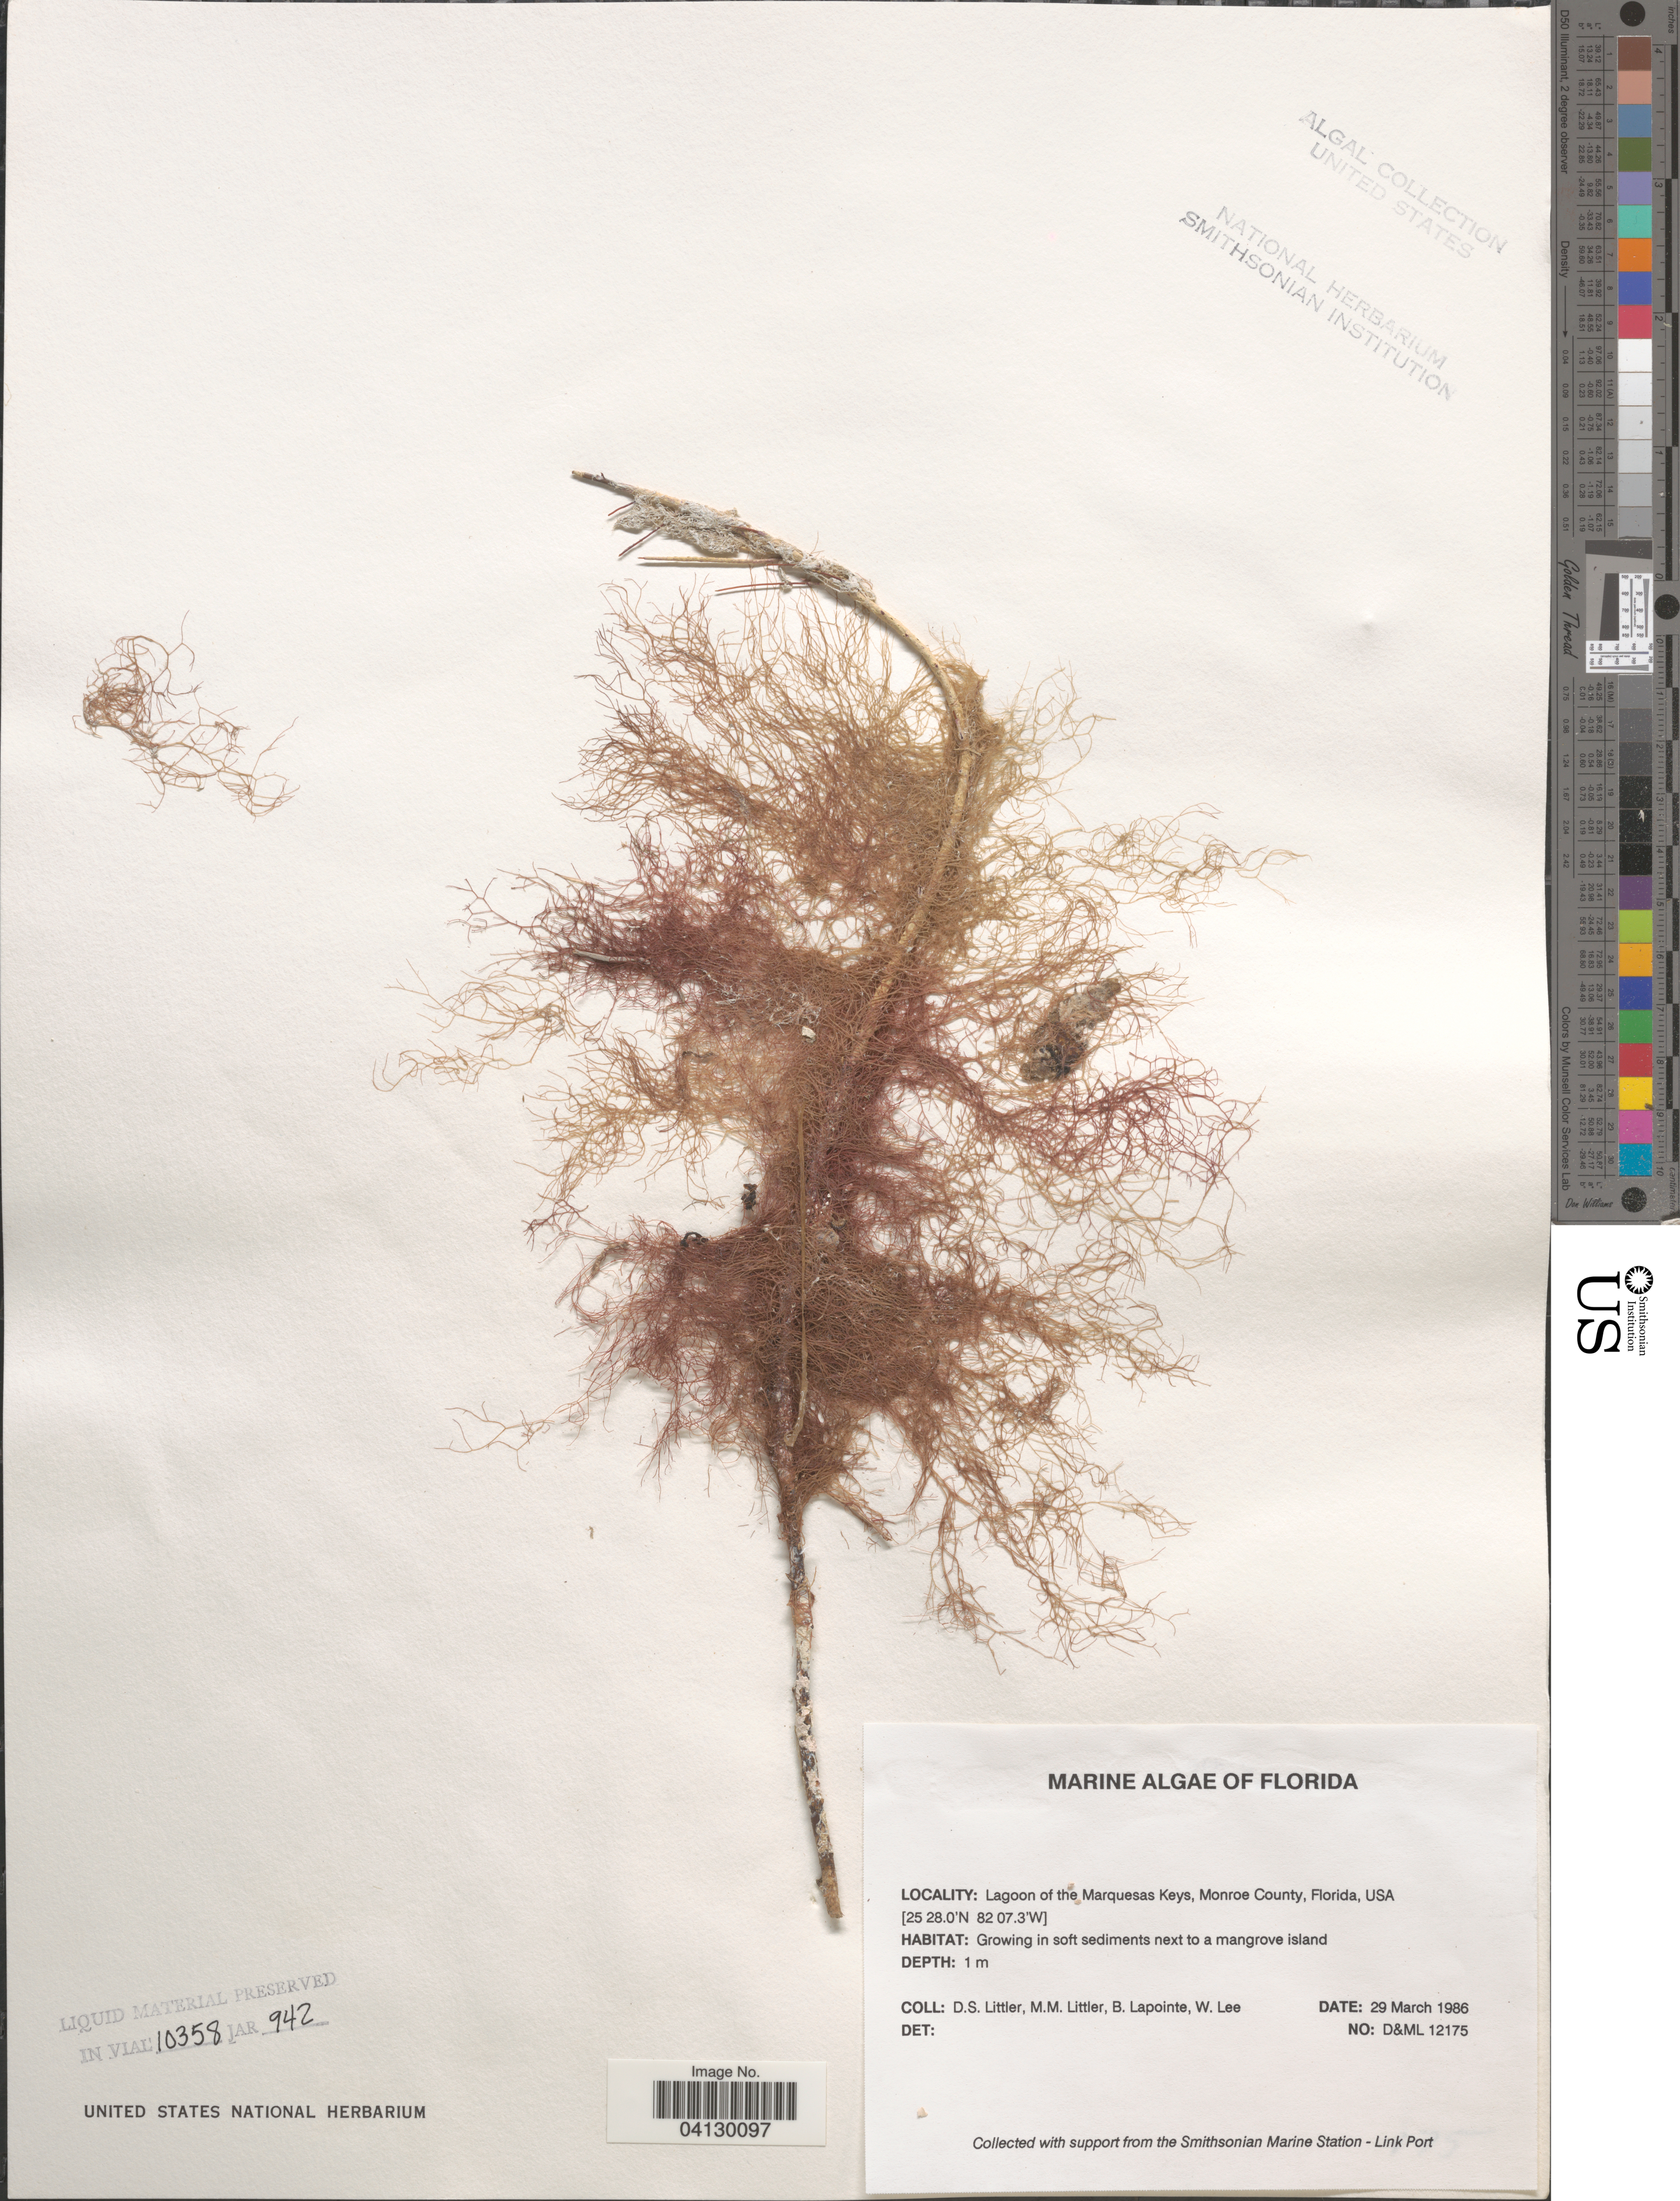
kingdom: Plantae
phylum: Rhodophyta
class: Florideophyceae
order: Corallinales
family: Corallinaceae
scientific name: Crustose Coralline Algae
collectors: D. S. Littler, B. Lapointe & W. Lee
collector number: D&ML 12175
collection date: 1986-03-29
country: United States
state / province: Florida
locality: Lagoon of the Marquesas Keys, Monroe County.